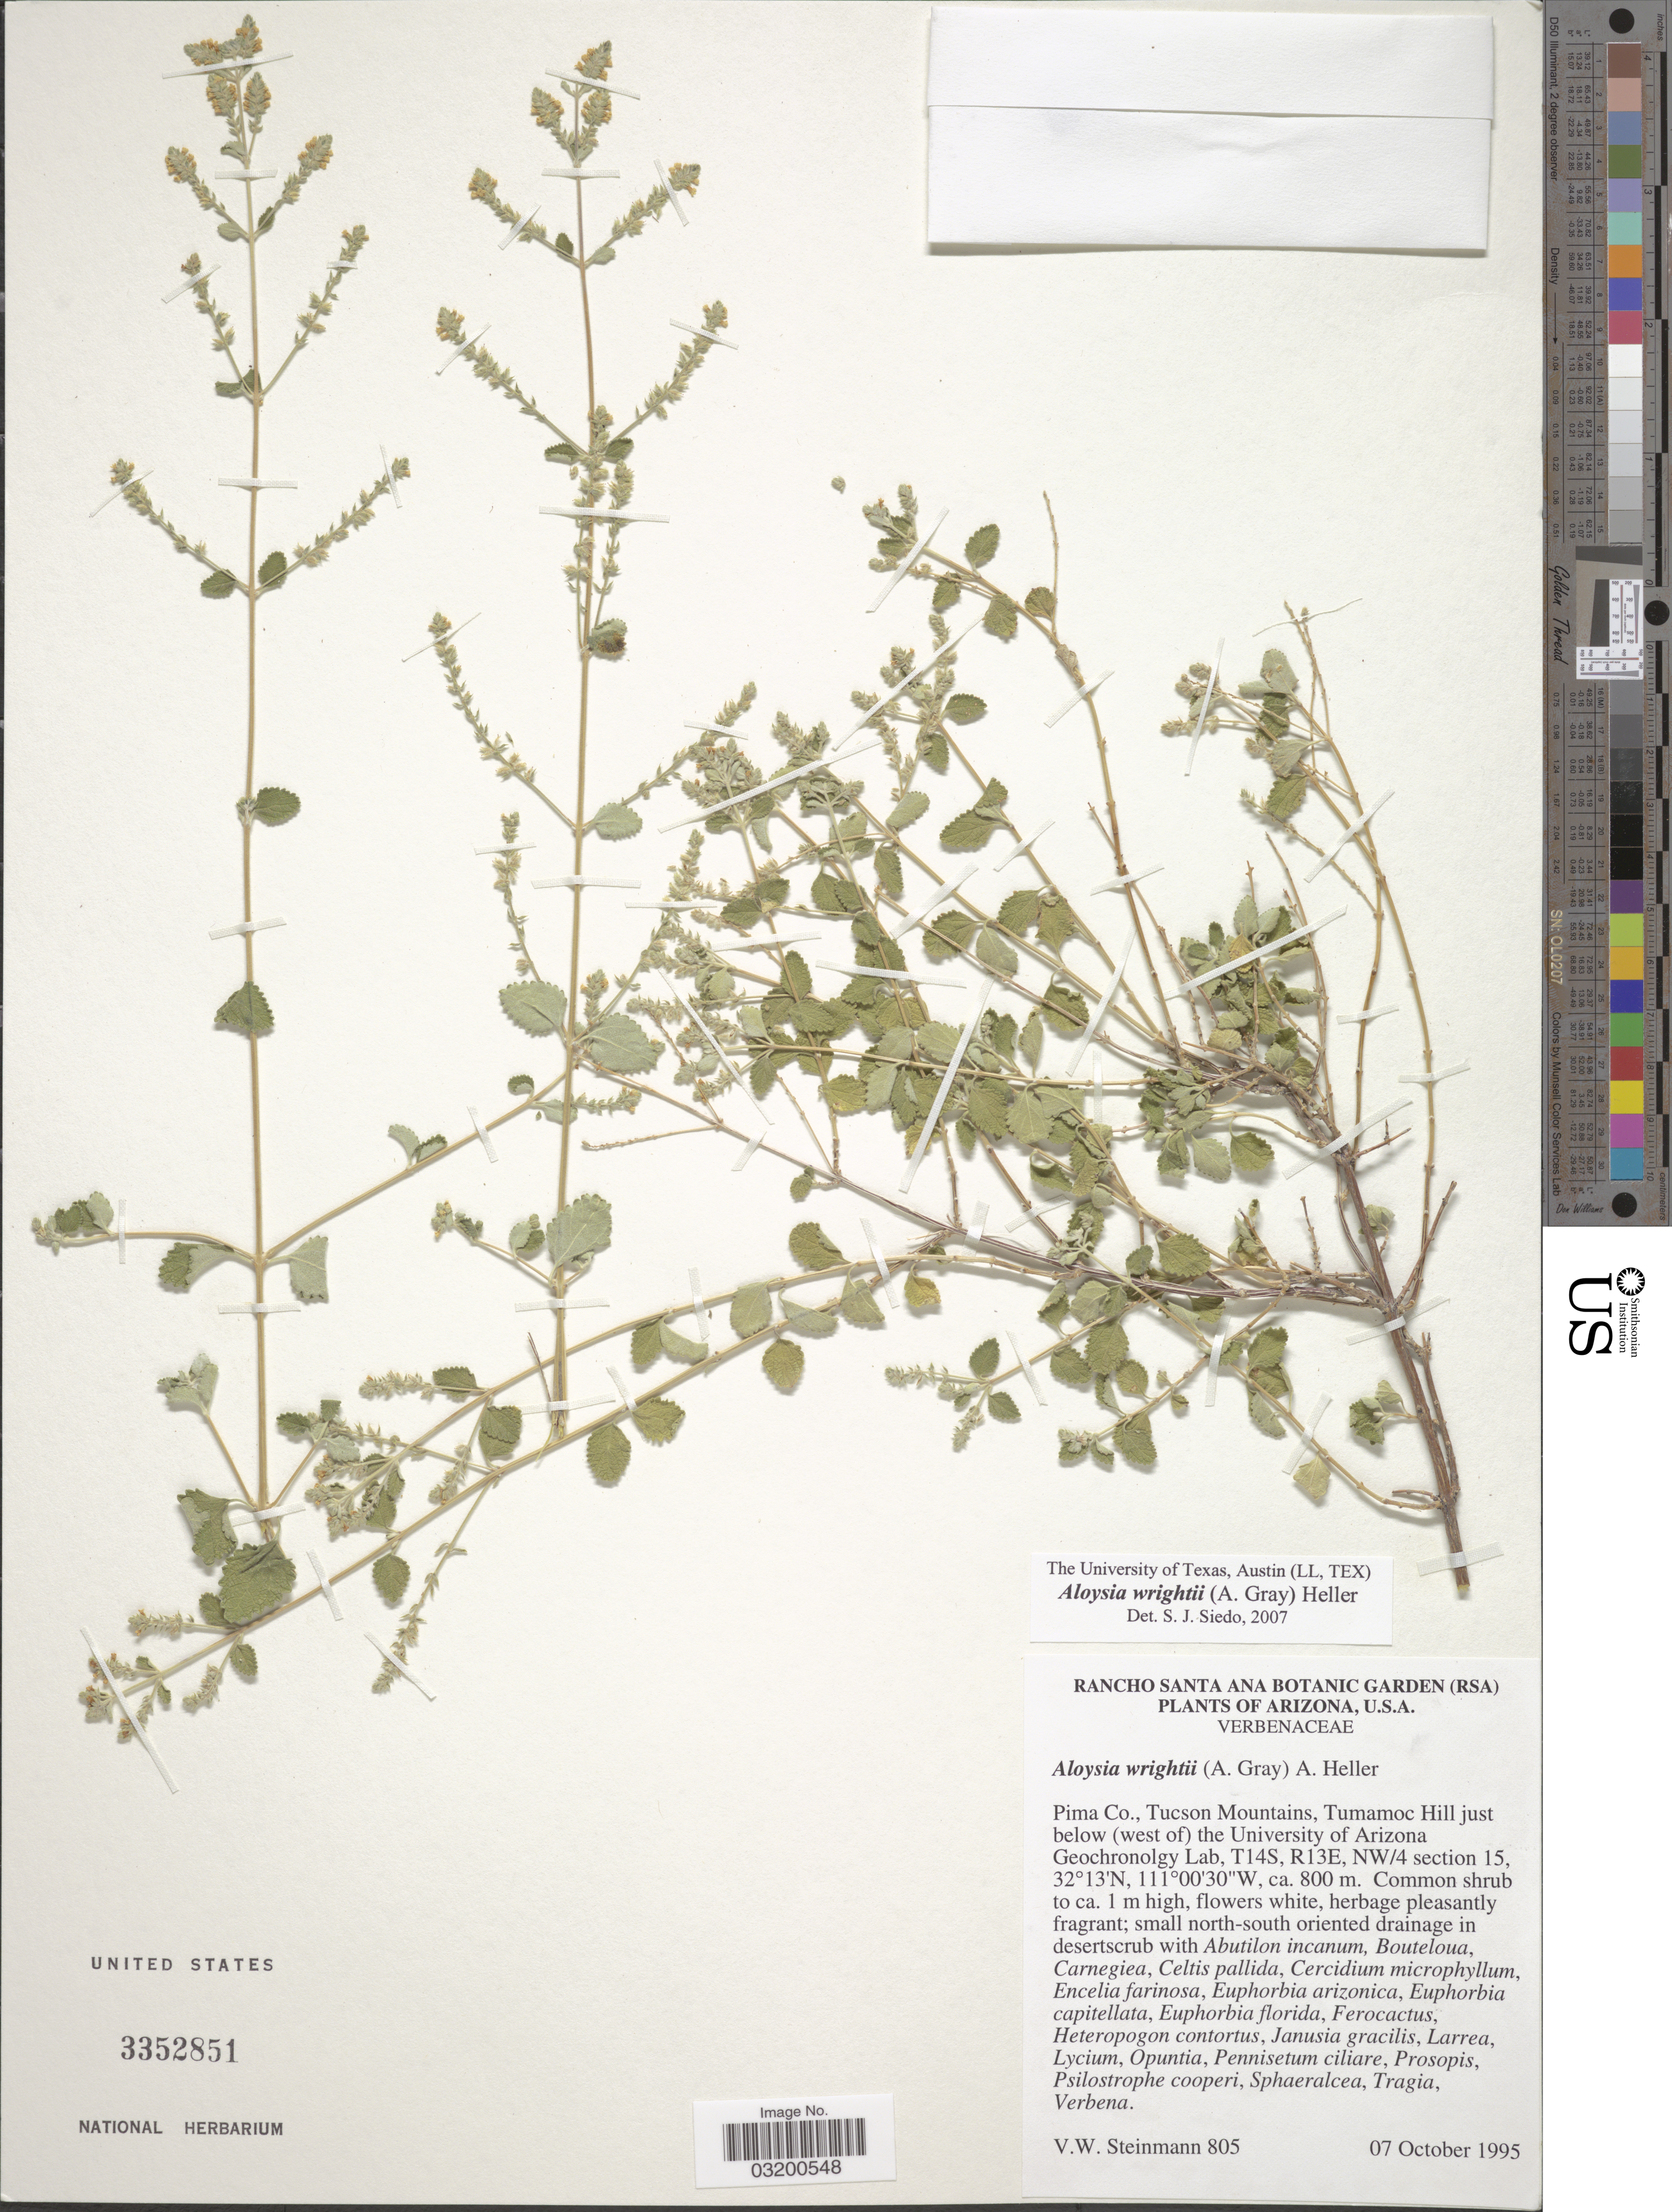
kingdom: Plantae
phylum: Tracheophyta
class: Magnoliopsida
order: Lamiales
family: Verbenaceae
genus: Aloysia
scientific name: Aloysia wrightii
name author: A. Heller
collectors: V. W. Steinmann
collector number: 805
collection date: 1995-10-07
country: United States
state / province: Arizona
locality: Pima Co., Tucson Mountains, Tumamoc Hill just below (west of) the University of Arizona. Geochronology Lab, T14S, R13E, NW/4 section 15.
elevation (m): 800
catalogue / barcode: US 3352851